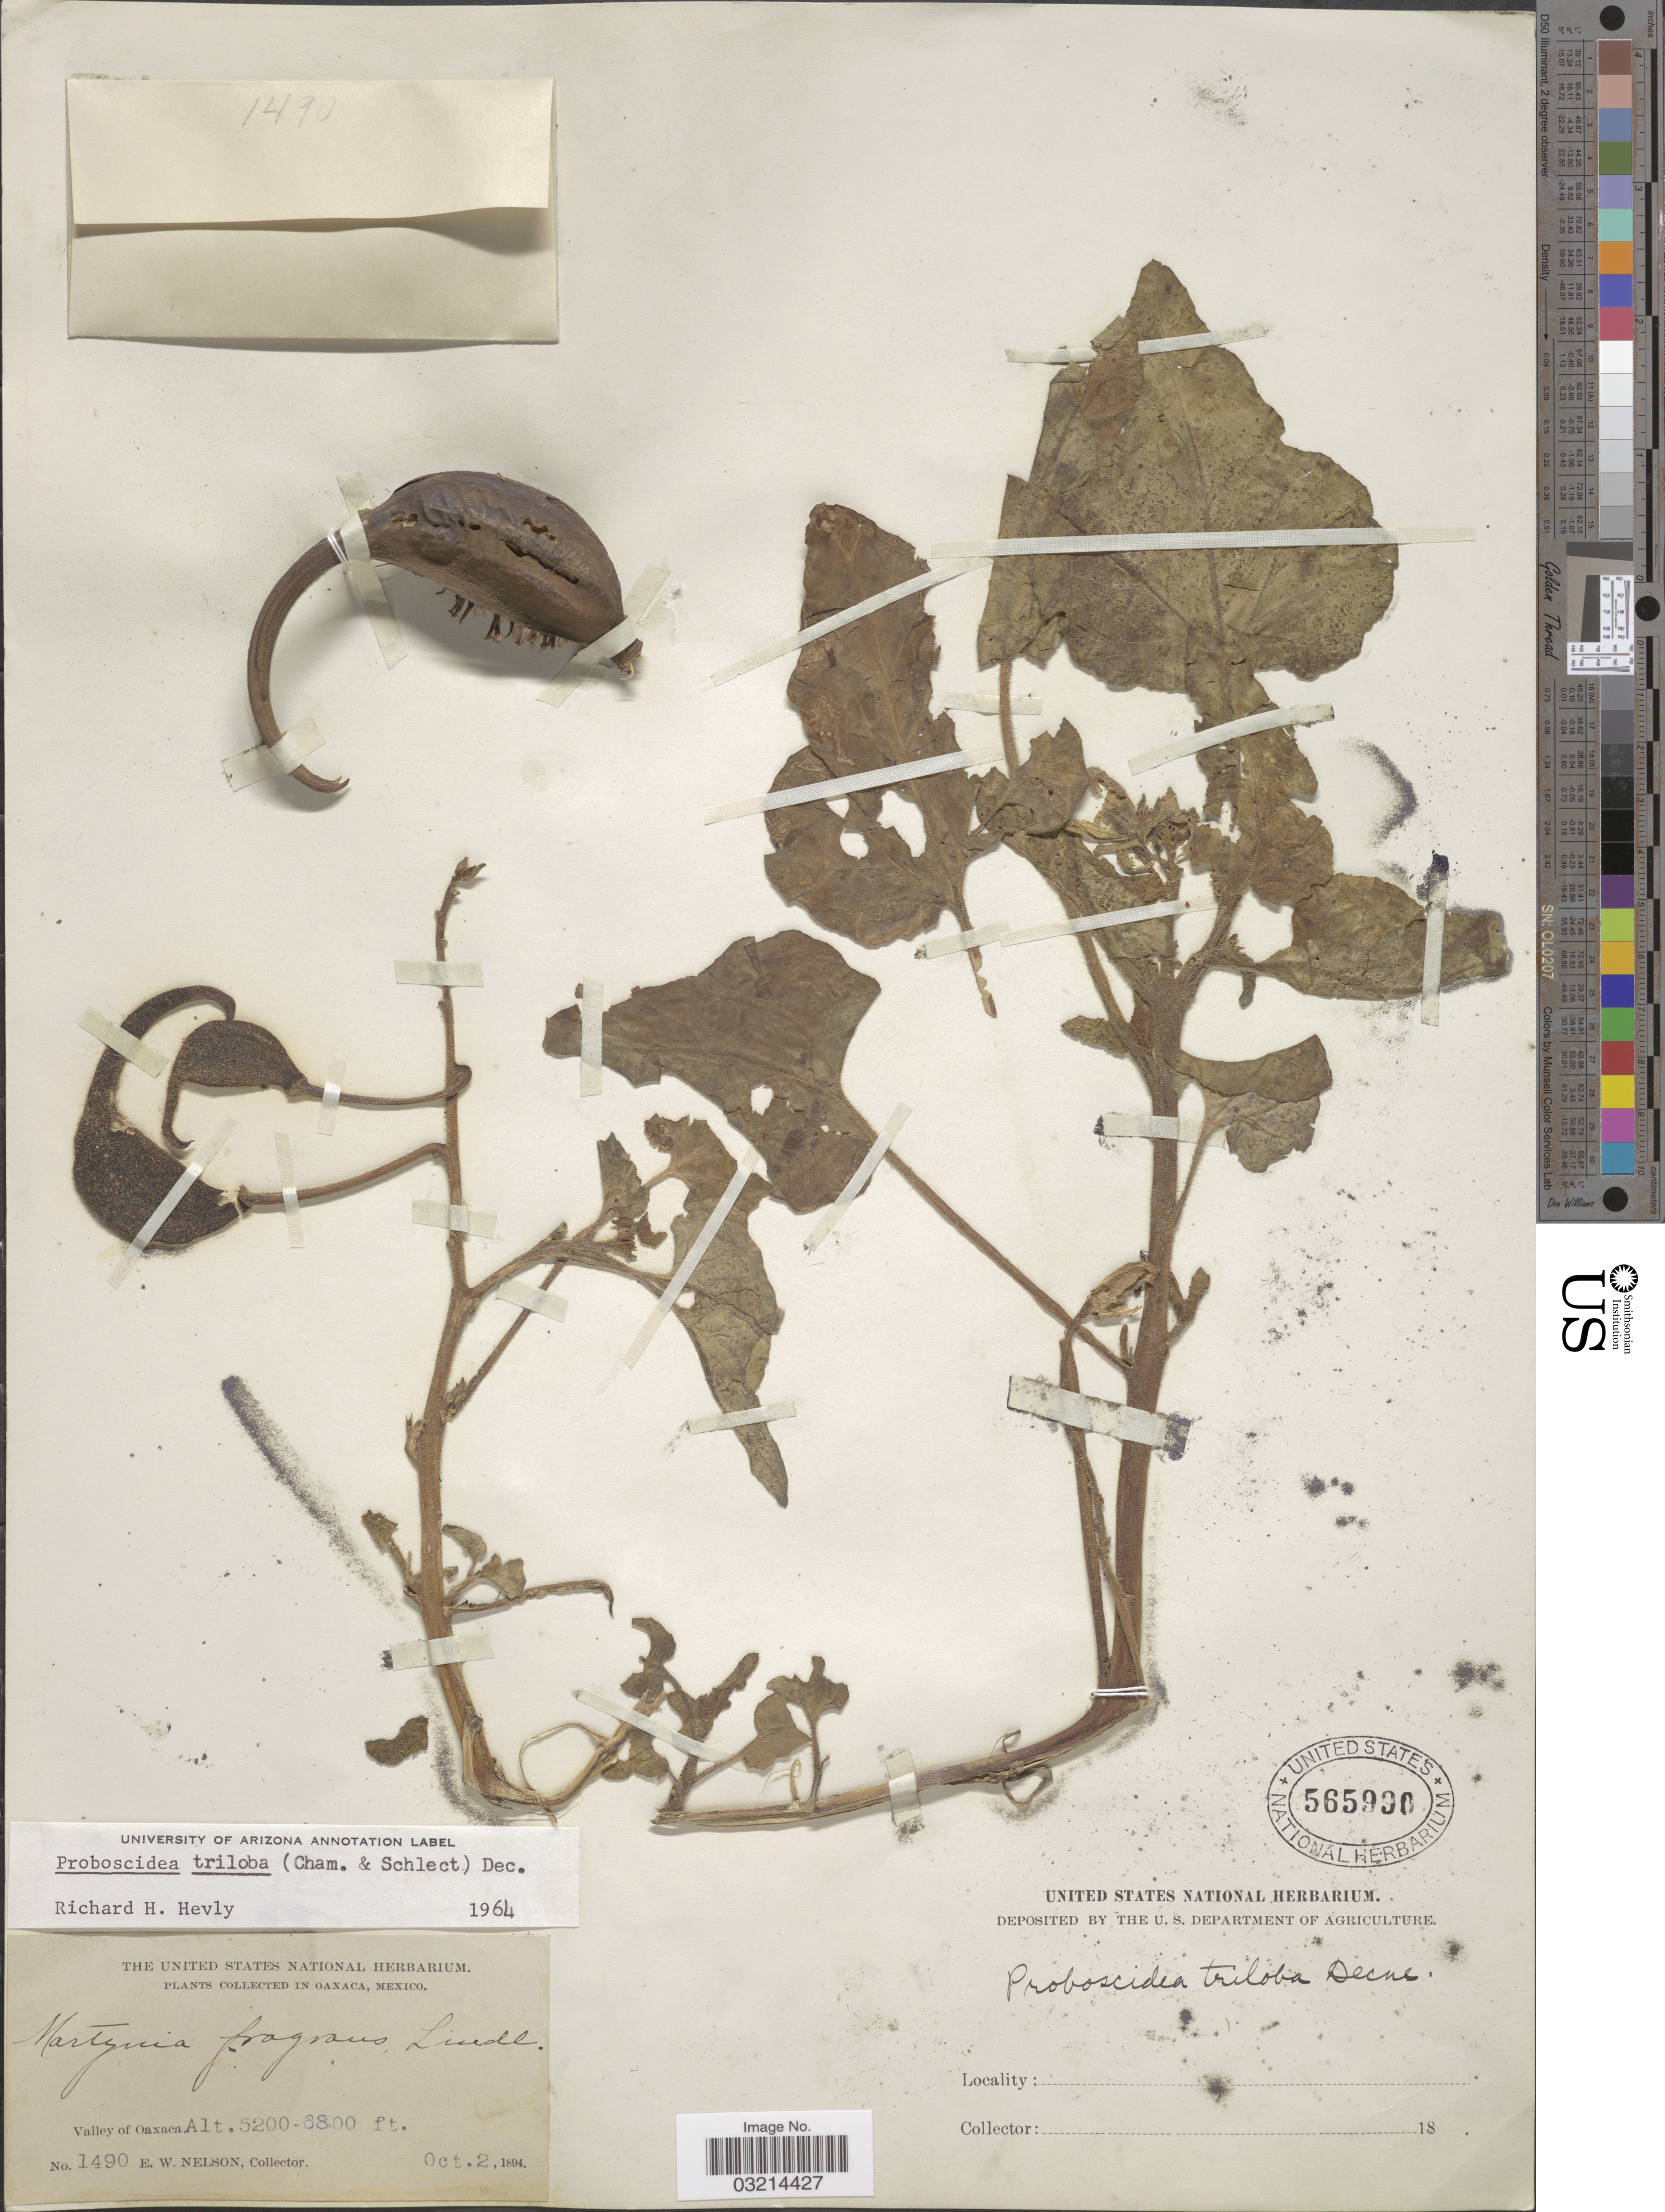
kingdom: Plantae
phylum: Tracheophyta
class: Magnoliopsida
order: Lamiales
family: Martyniaceae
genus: Proboscidea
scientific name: Proboscidea triloba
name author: (Schltdl. & Cham.) Decne.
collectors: E. W. Nelson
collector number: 1490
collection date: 1894-10-02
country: Mexico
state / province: Oaxaca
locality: Valley of Oaxaca.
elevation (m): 1585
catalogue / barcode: US 565990